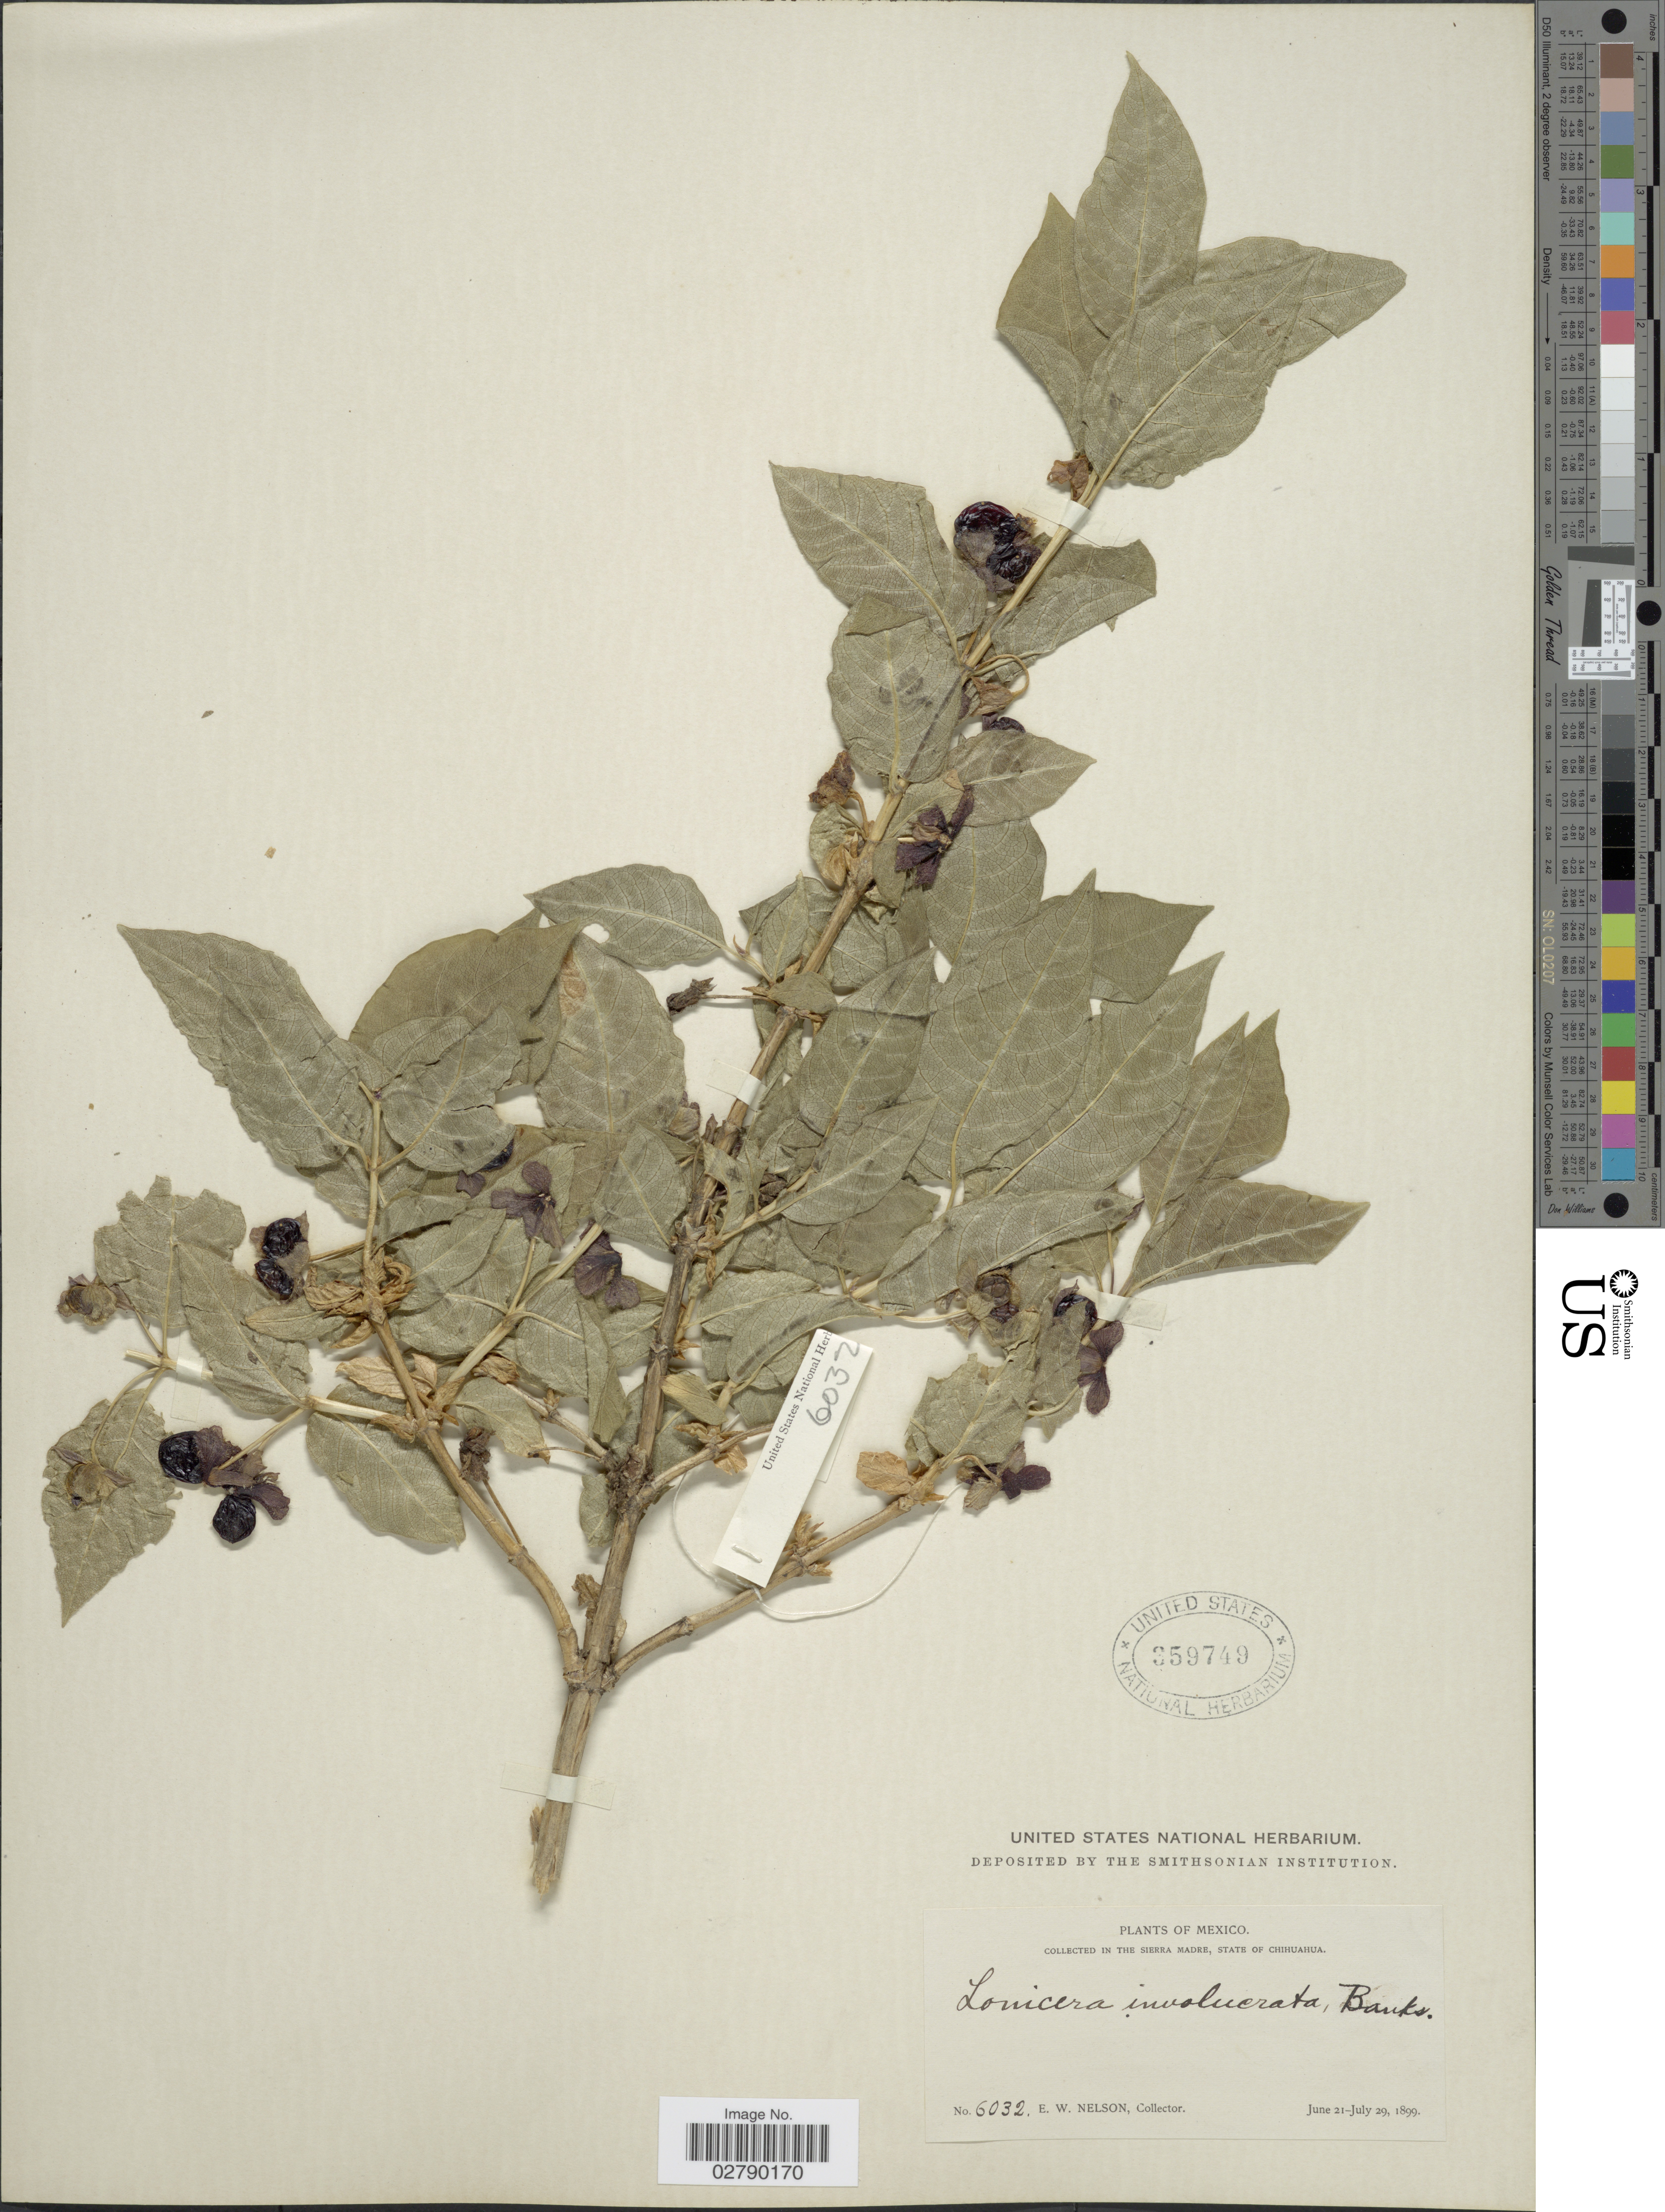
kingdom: Plantae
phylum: Tracheophyta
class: Magnoliopsida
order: Dipsacales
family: Caprifoliaceae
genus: Lonicera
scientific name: Lonicera involucrata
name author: (Richardson) Banks ex Spreng.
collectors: E. W. Nelson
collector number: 6032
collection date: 1899-06-21/1899-07-29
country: Mexico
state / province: Chihuahua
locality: In the Sierra Madre.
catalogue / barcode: US 359749